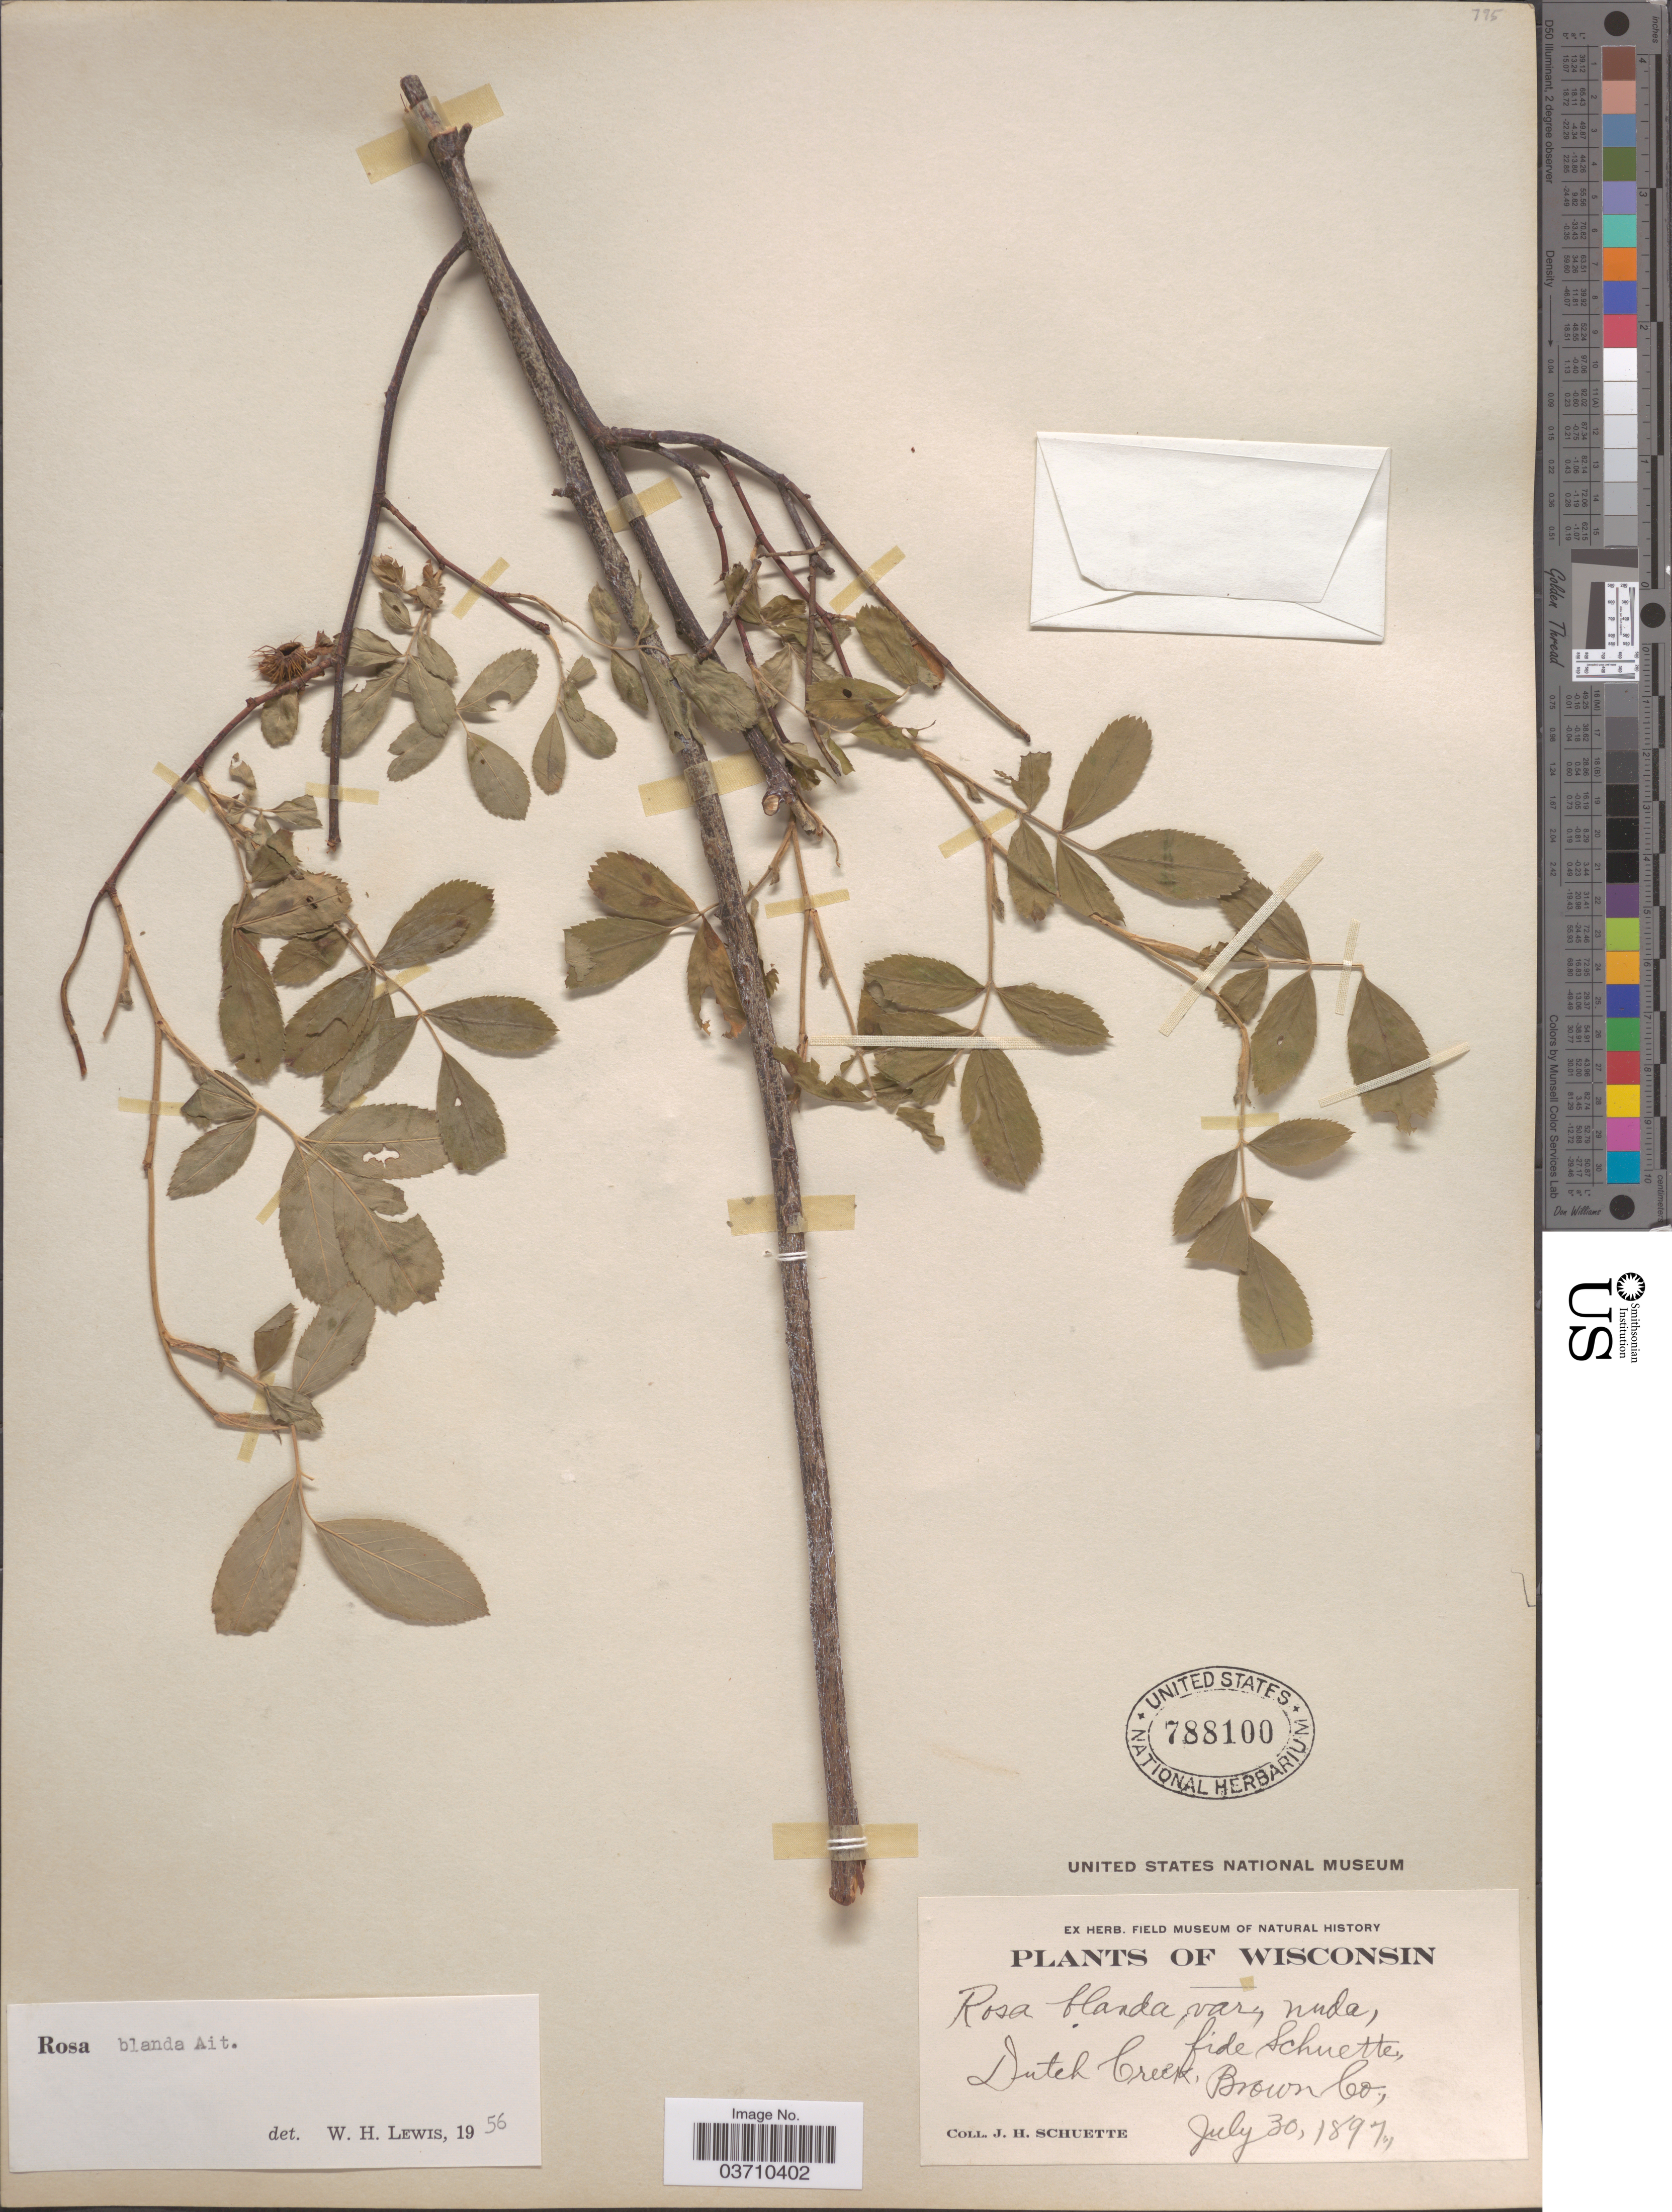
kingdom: Plantae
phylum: Tracheophyta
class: Magnoliopsida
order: Rosales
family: Rosaceae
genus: Rosa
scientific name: Rosa blanda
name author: Aiton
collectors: J. H. Schuette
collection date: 1897-07-30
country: United States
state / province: Wisconsin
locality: Dutch Creek, Brown Co.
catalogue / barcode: US 788100